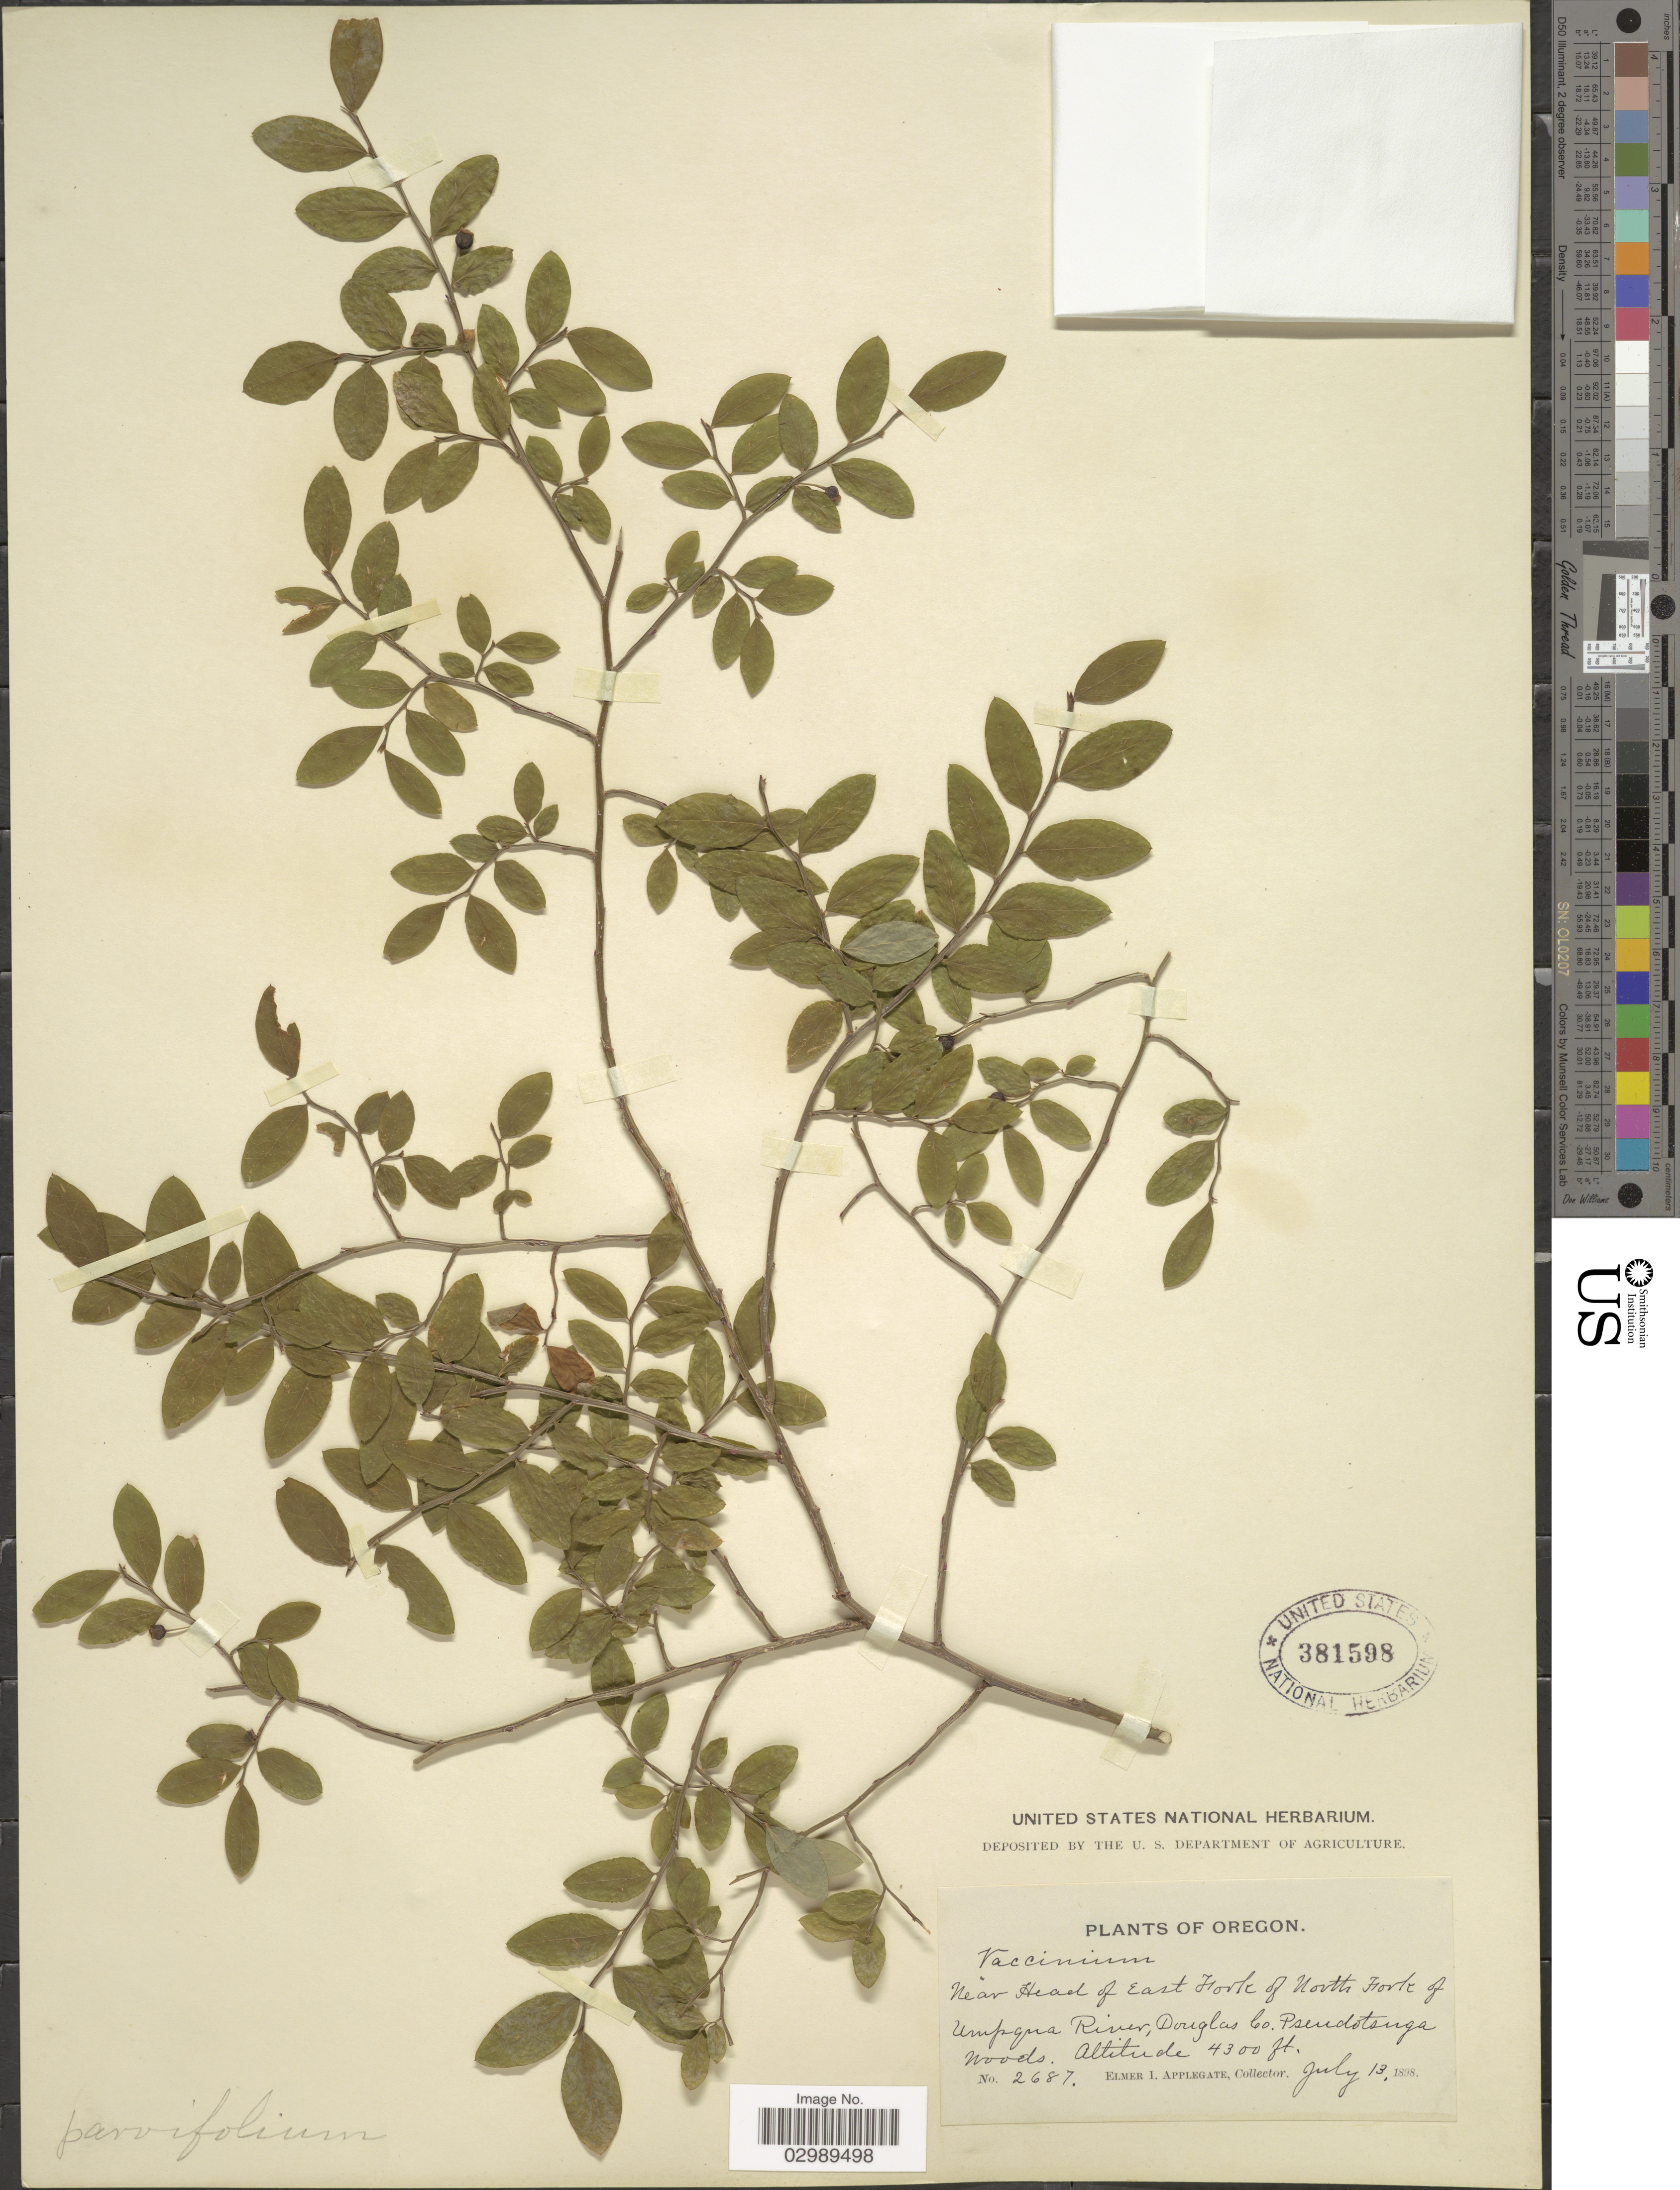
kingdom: Plantae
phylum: Tracheophyta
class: Magnoliopsida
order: Ericales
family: Ericaceae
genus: Vaccinium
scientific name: Vaccinium parvifolium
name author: Small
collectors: E. I. Applegate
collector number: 2687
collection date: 1898-07-13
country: United States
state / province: Oregon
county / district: Douglas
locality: Near Head of East Fork of North Fork of Umpqua River, Douglas Co. Pseudotsuga Woods.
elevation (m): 1311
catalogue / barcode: US 381598